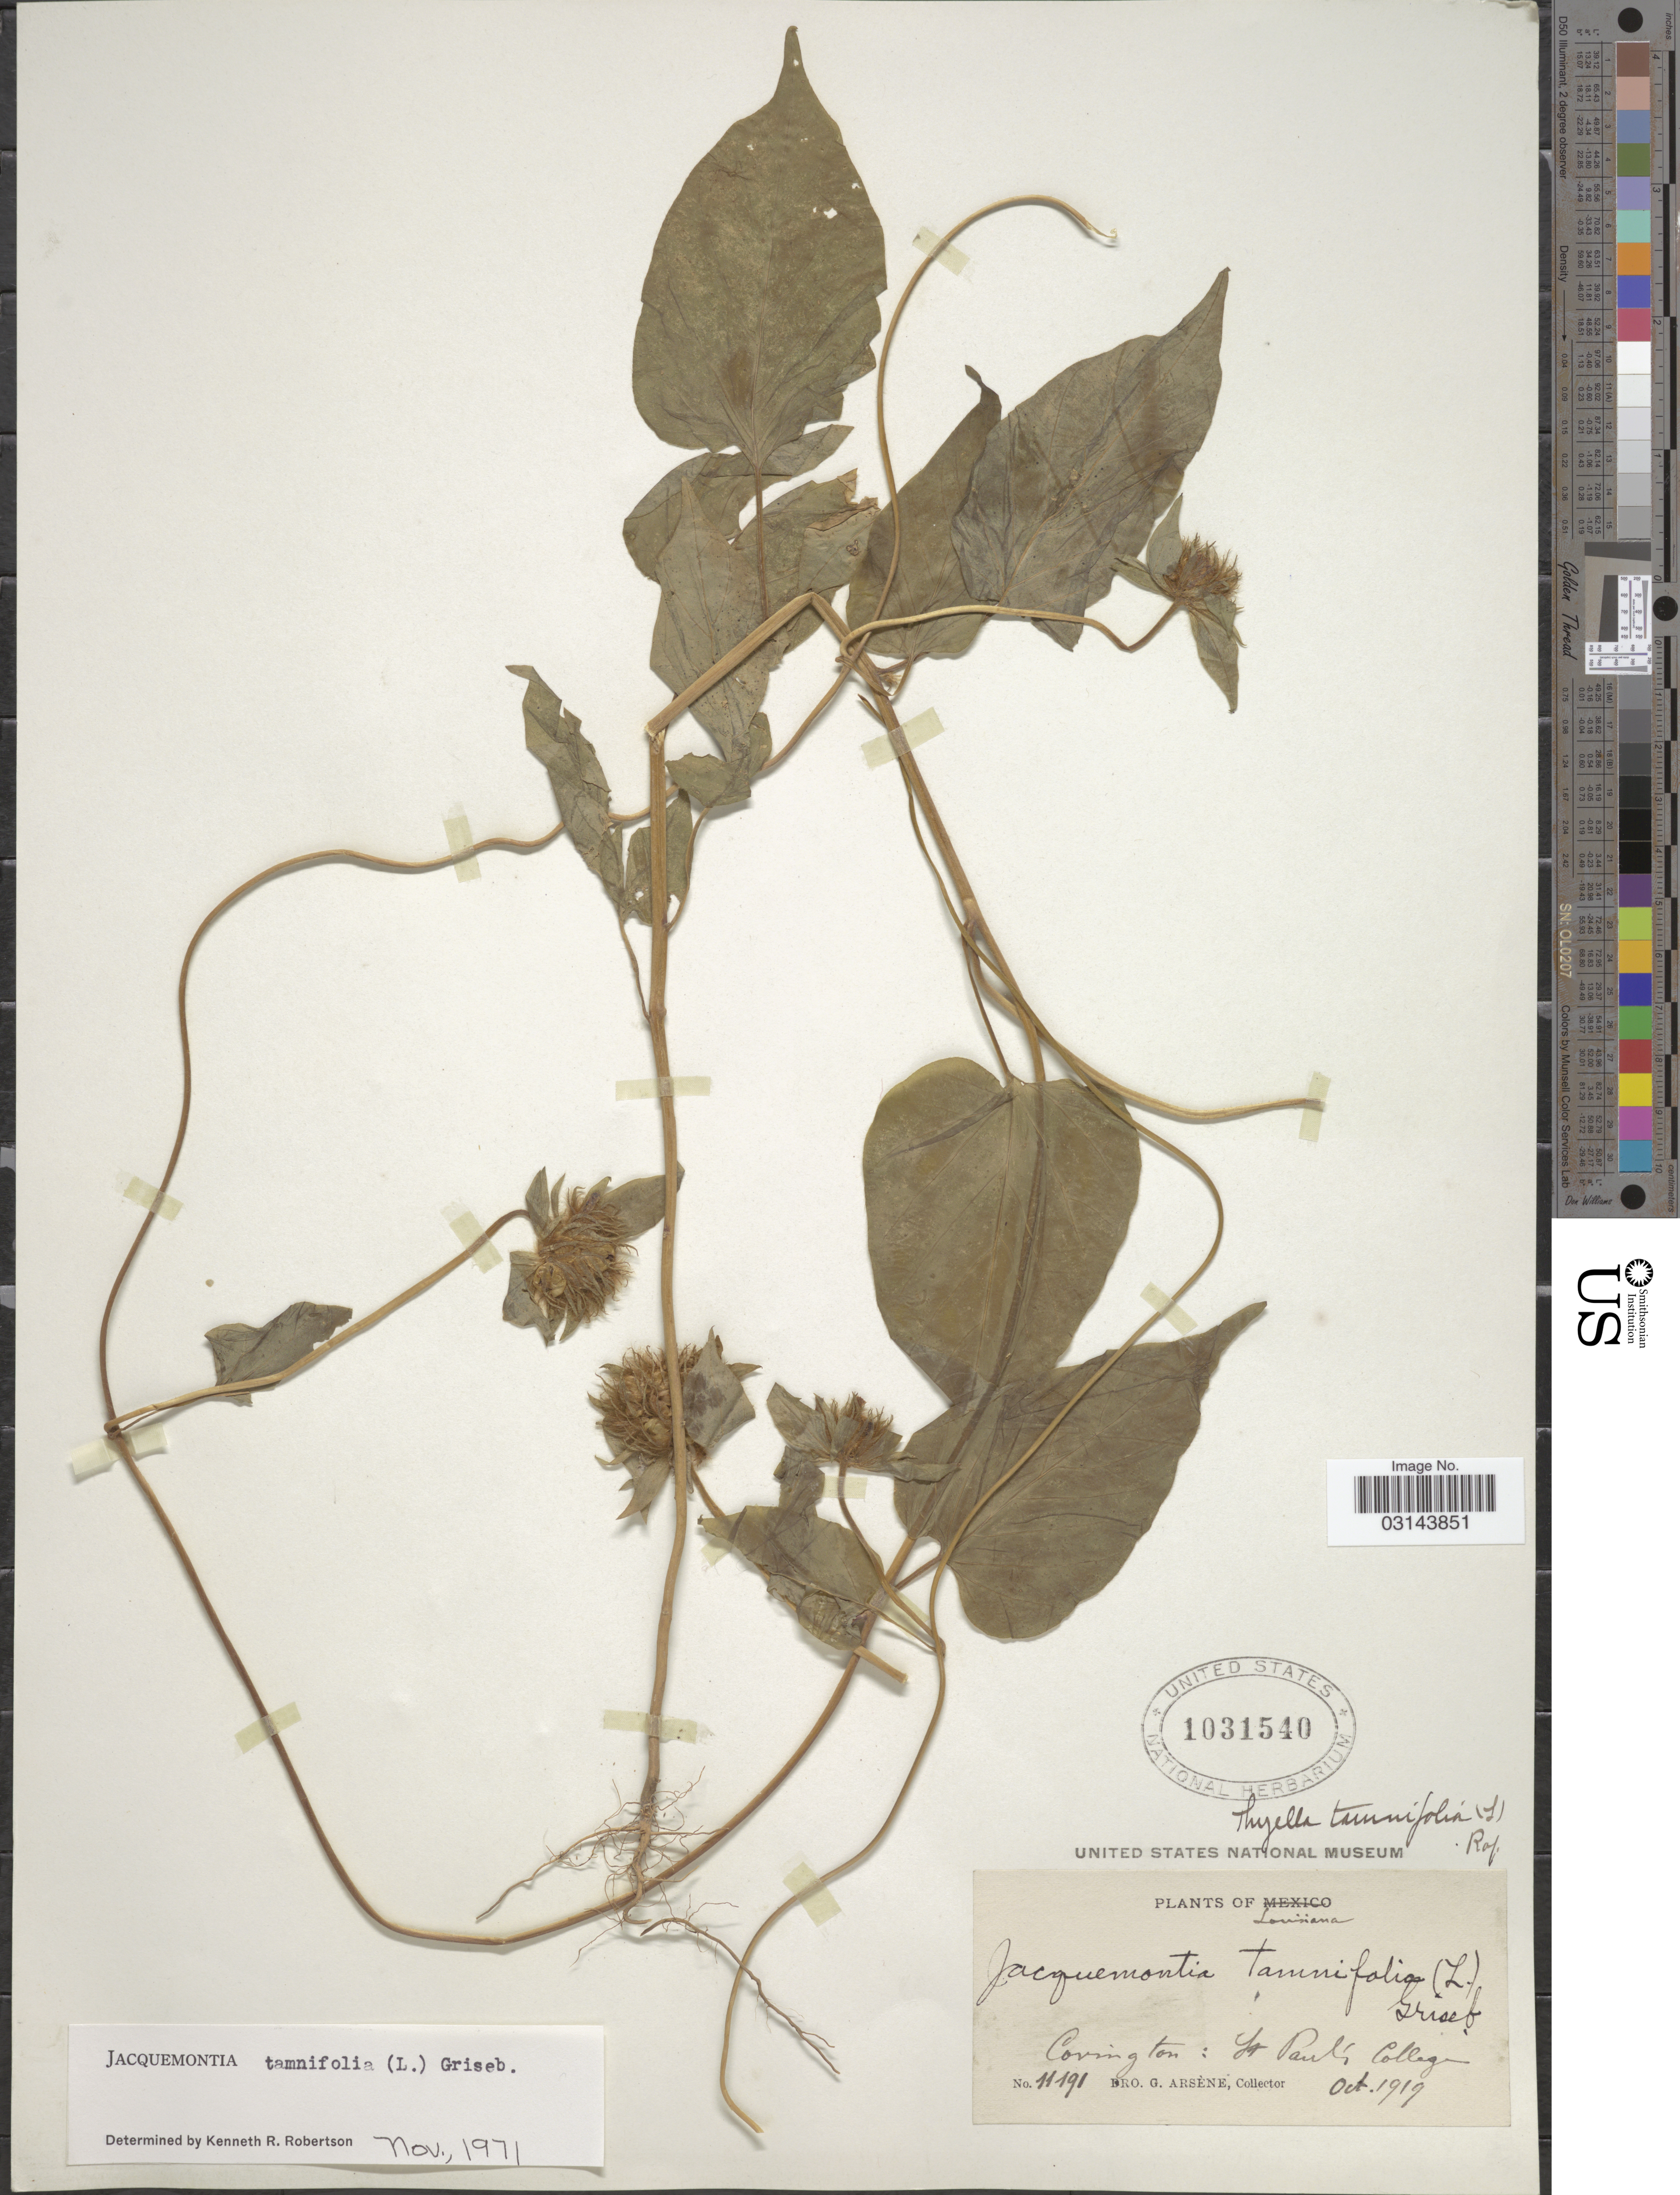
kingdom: Plantae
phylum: Tracheophyta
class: Magnoliopsida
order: Solanales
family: Convolvulaceae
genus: Jacquemontia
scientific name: Jacquemontia tamnifolia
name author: (L.) Griseb.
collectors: Bro. G. Arsène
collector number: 11191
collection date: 1919-10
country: United States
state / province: Louisiana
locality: Covington: St. Paul's College.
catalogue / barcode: US 1031540